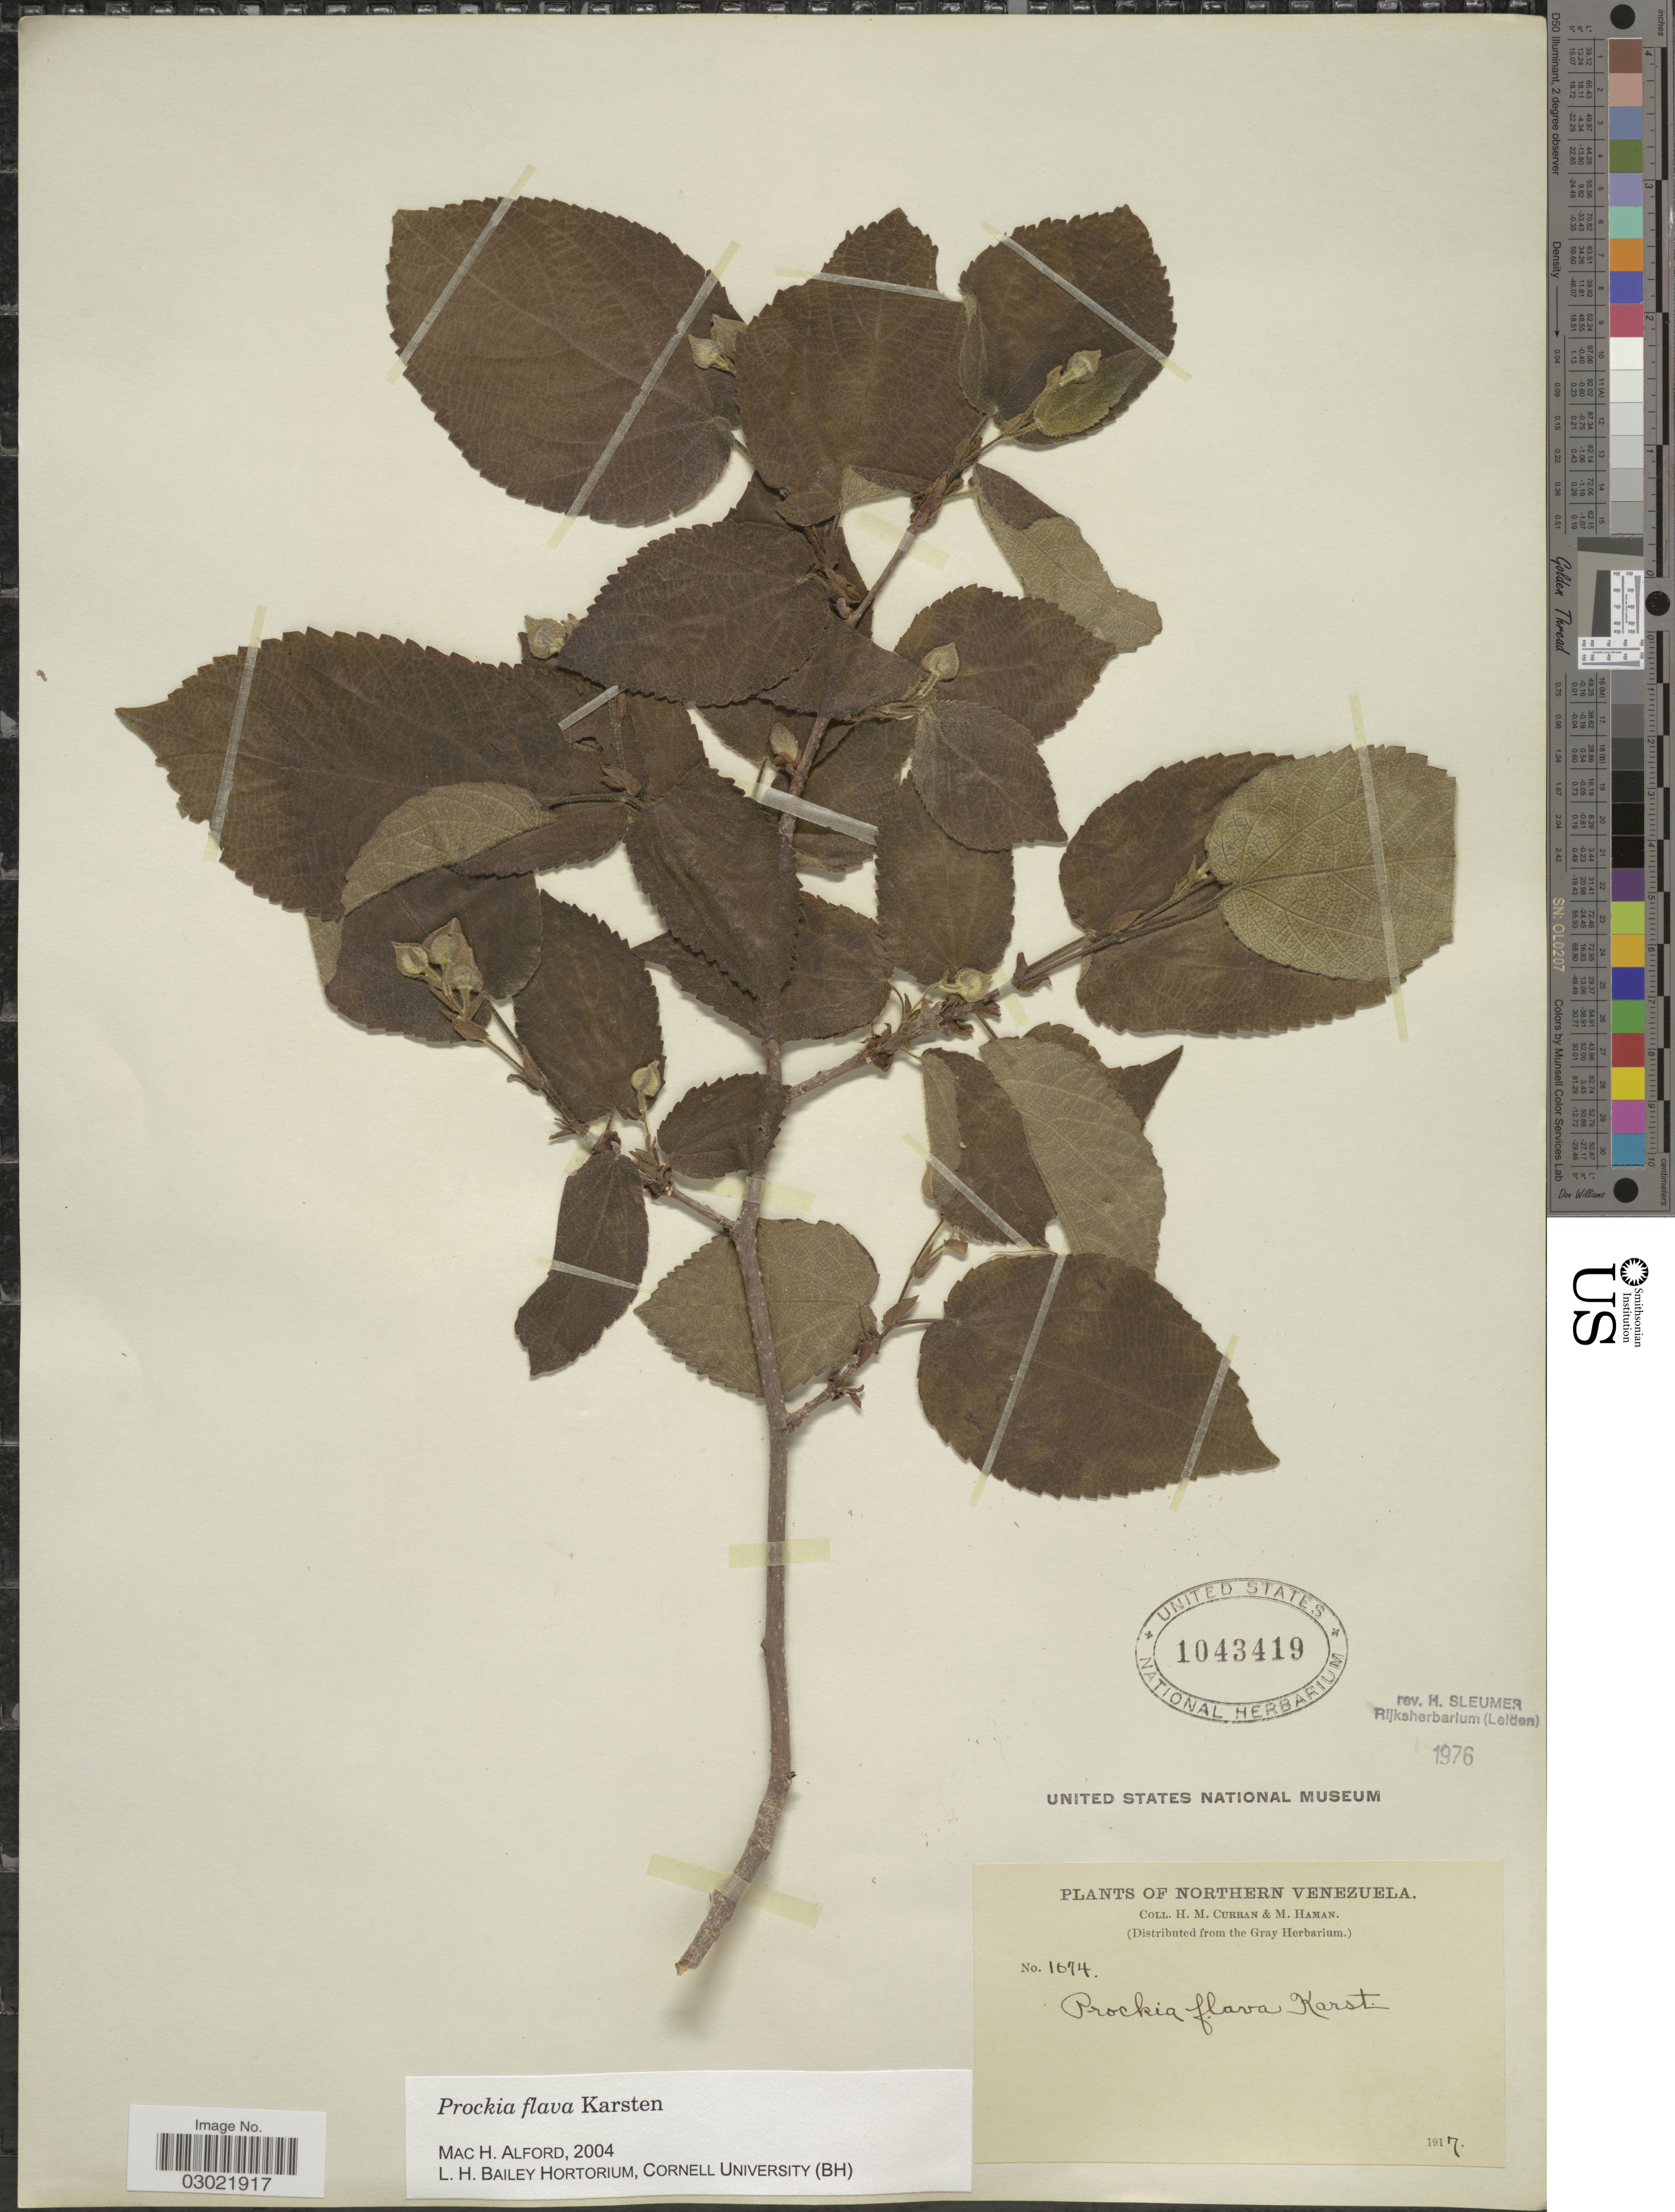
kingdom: Plantae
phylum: Tracheophyta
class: Magnoliopsida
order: Malpighiales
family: Salicaceae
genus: Prockia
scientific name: Prockia flava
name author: H. Karst.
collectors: H. M. Curran & M. Haman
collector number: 1674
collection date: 1917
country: Venezuela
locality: Northern Venezuela.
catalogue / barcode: US 1043419